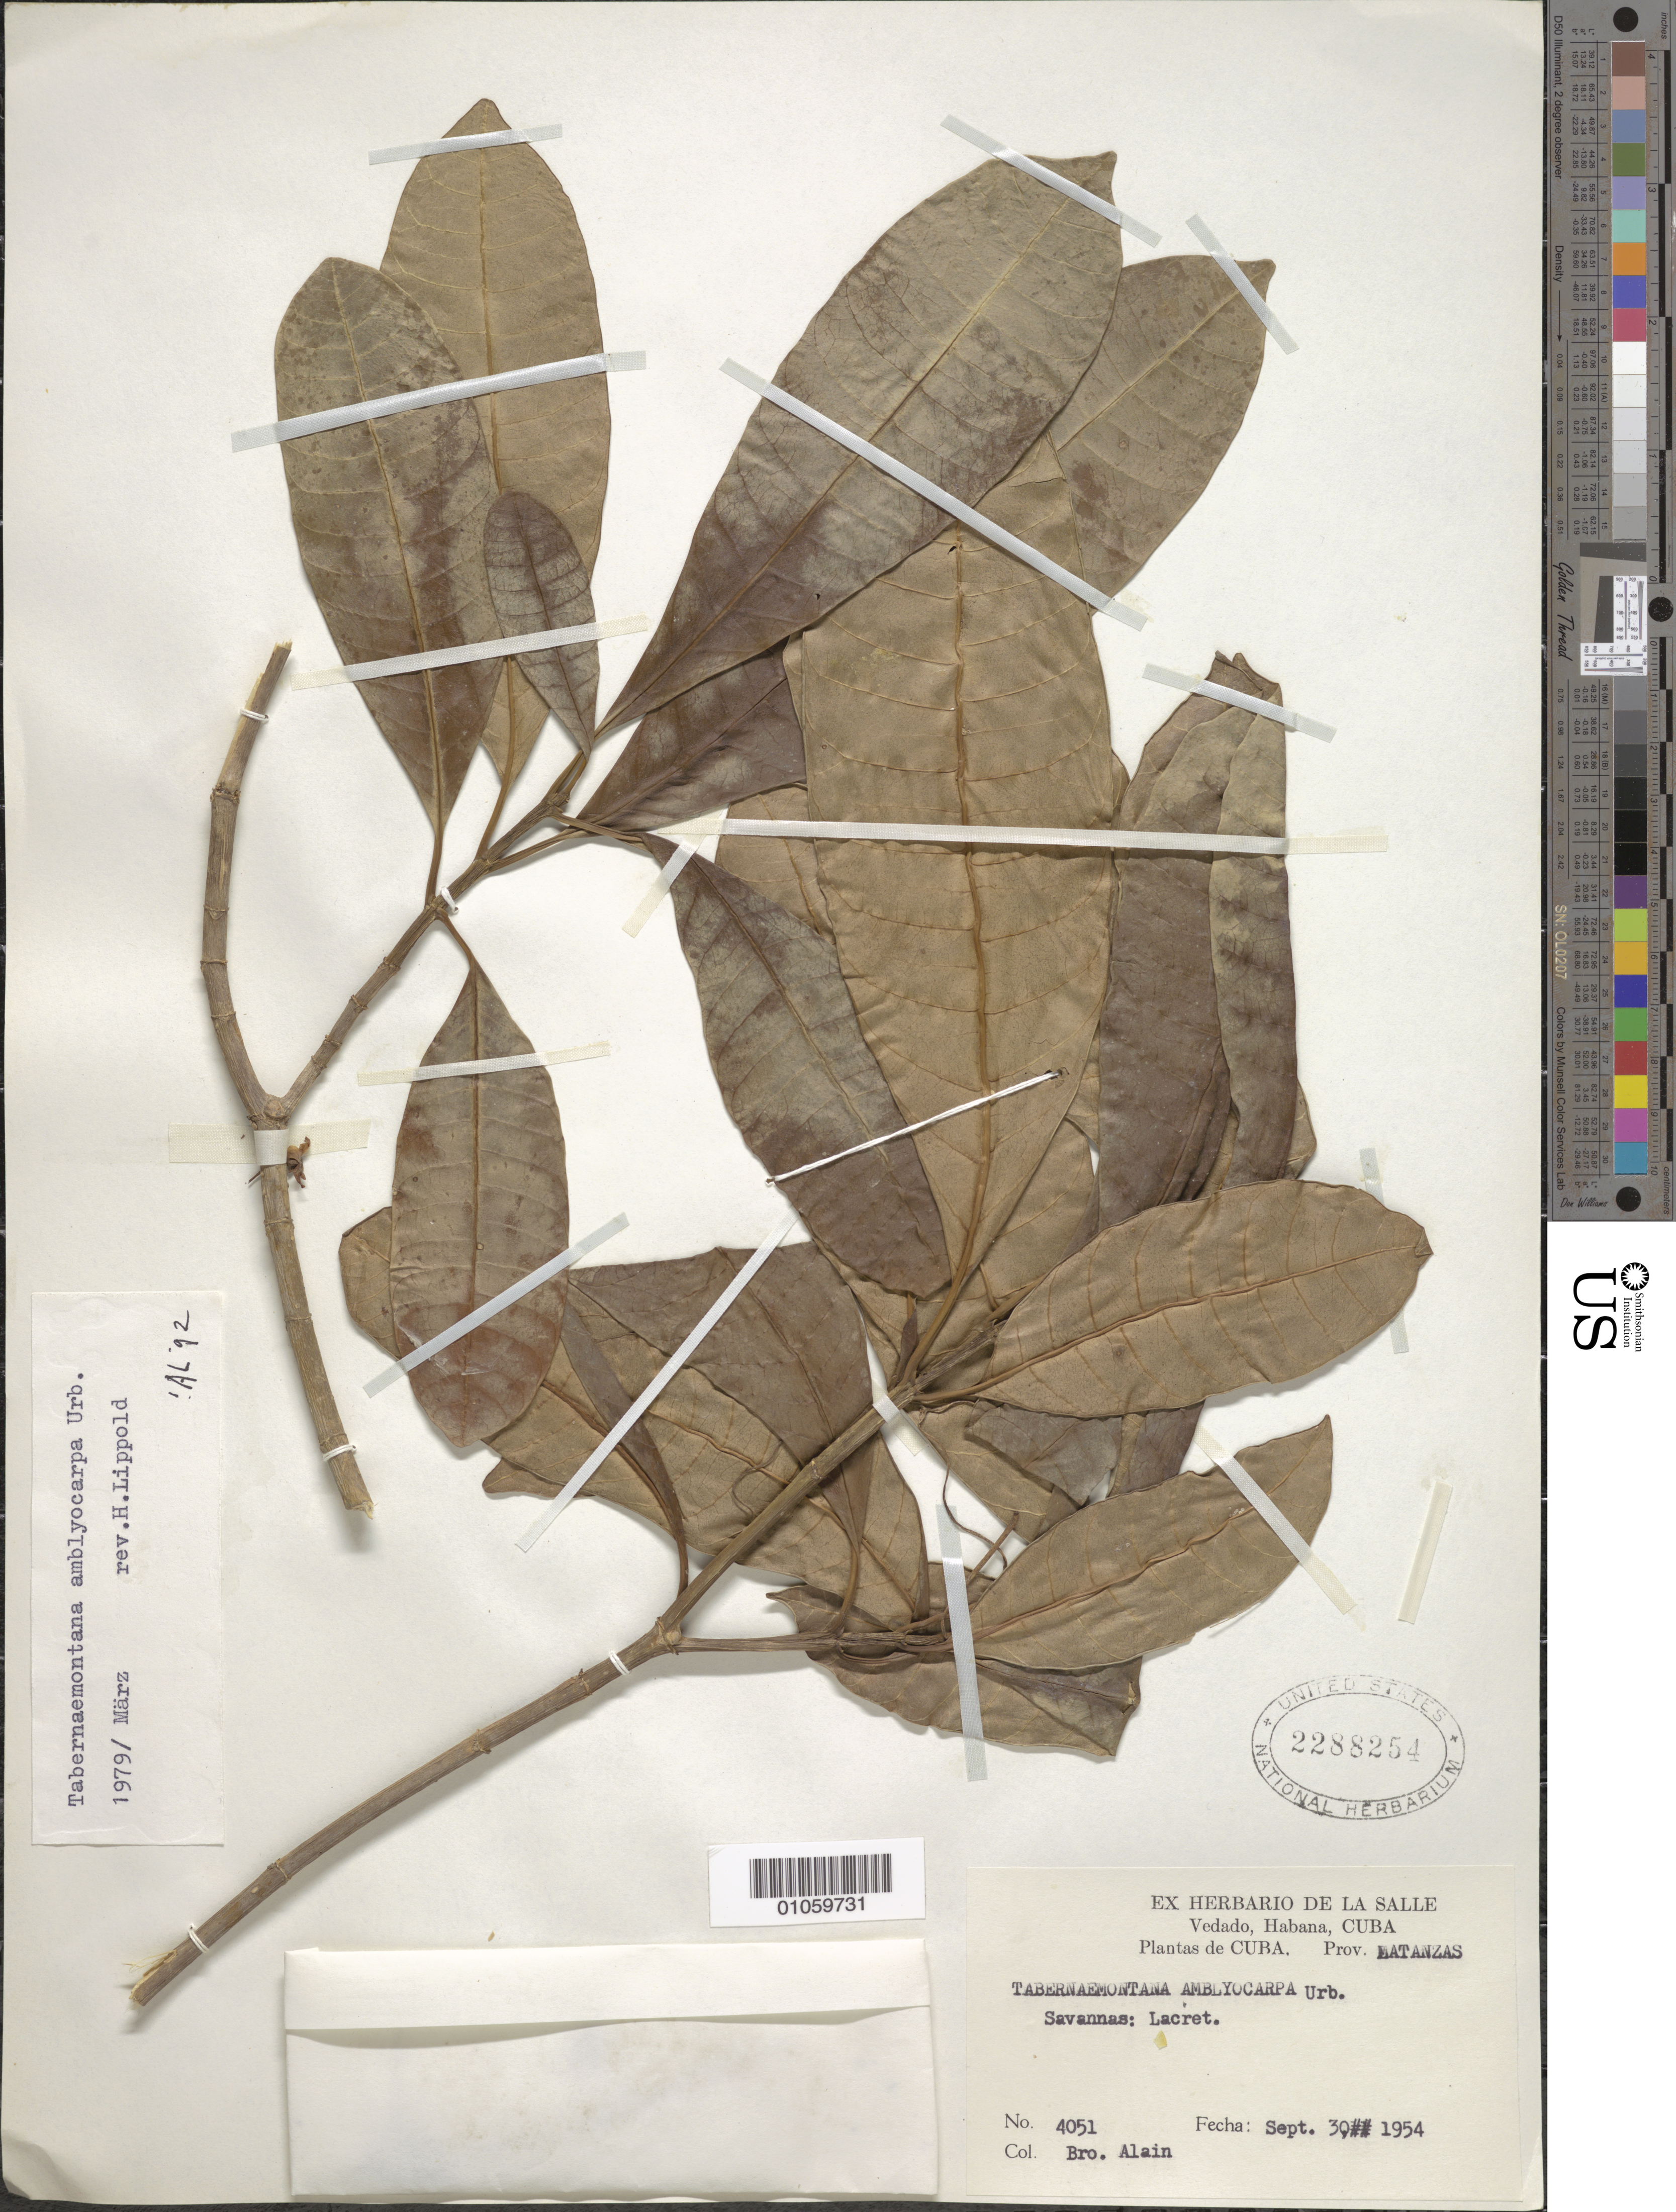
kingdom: Plantae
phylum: Tracheophyta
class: Magnoliopsida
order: Gentianales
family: Apocynaceae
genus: Tabernaemontana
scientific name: Tabernaemontana amblyocarpa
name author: Urb.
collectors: A. H. Liogier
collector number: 4051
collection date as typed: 30 Sep 1954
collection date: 1954-09-30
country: Cuba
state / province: Matanzas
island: Cuba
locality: Savannas:Lacret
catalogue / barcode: US 2288254